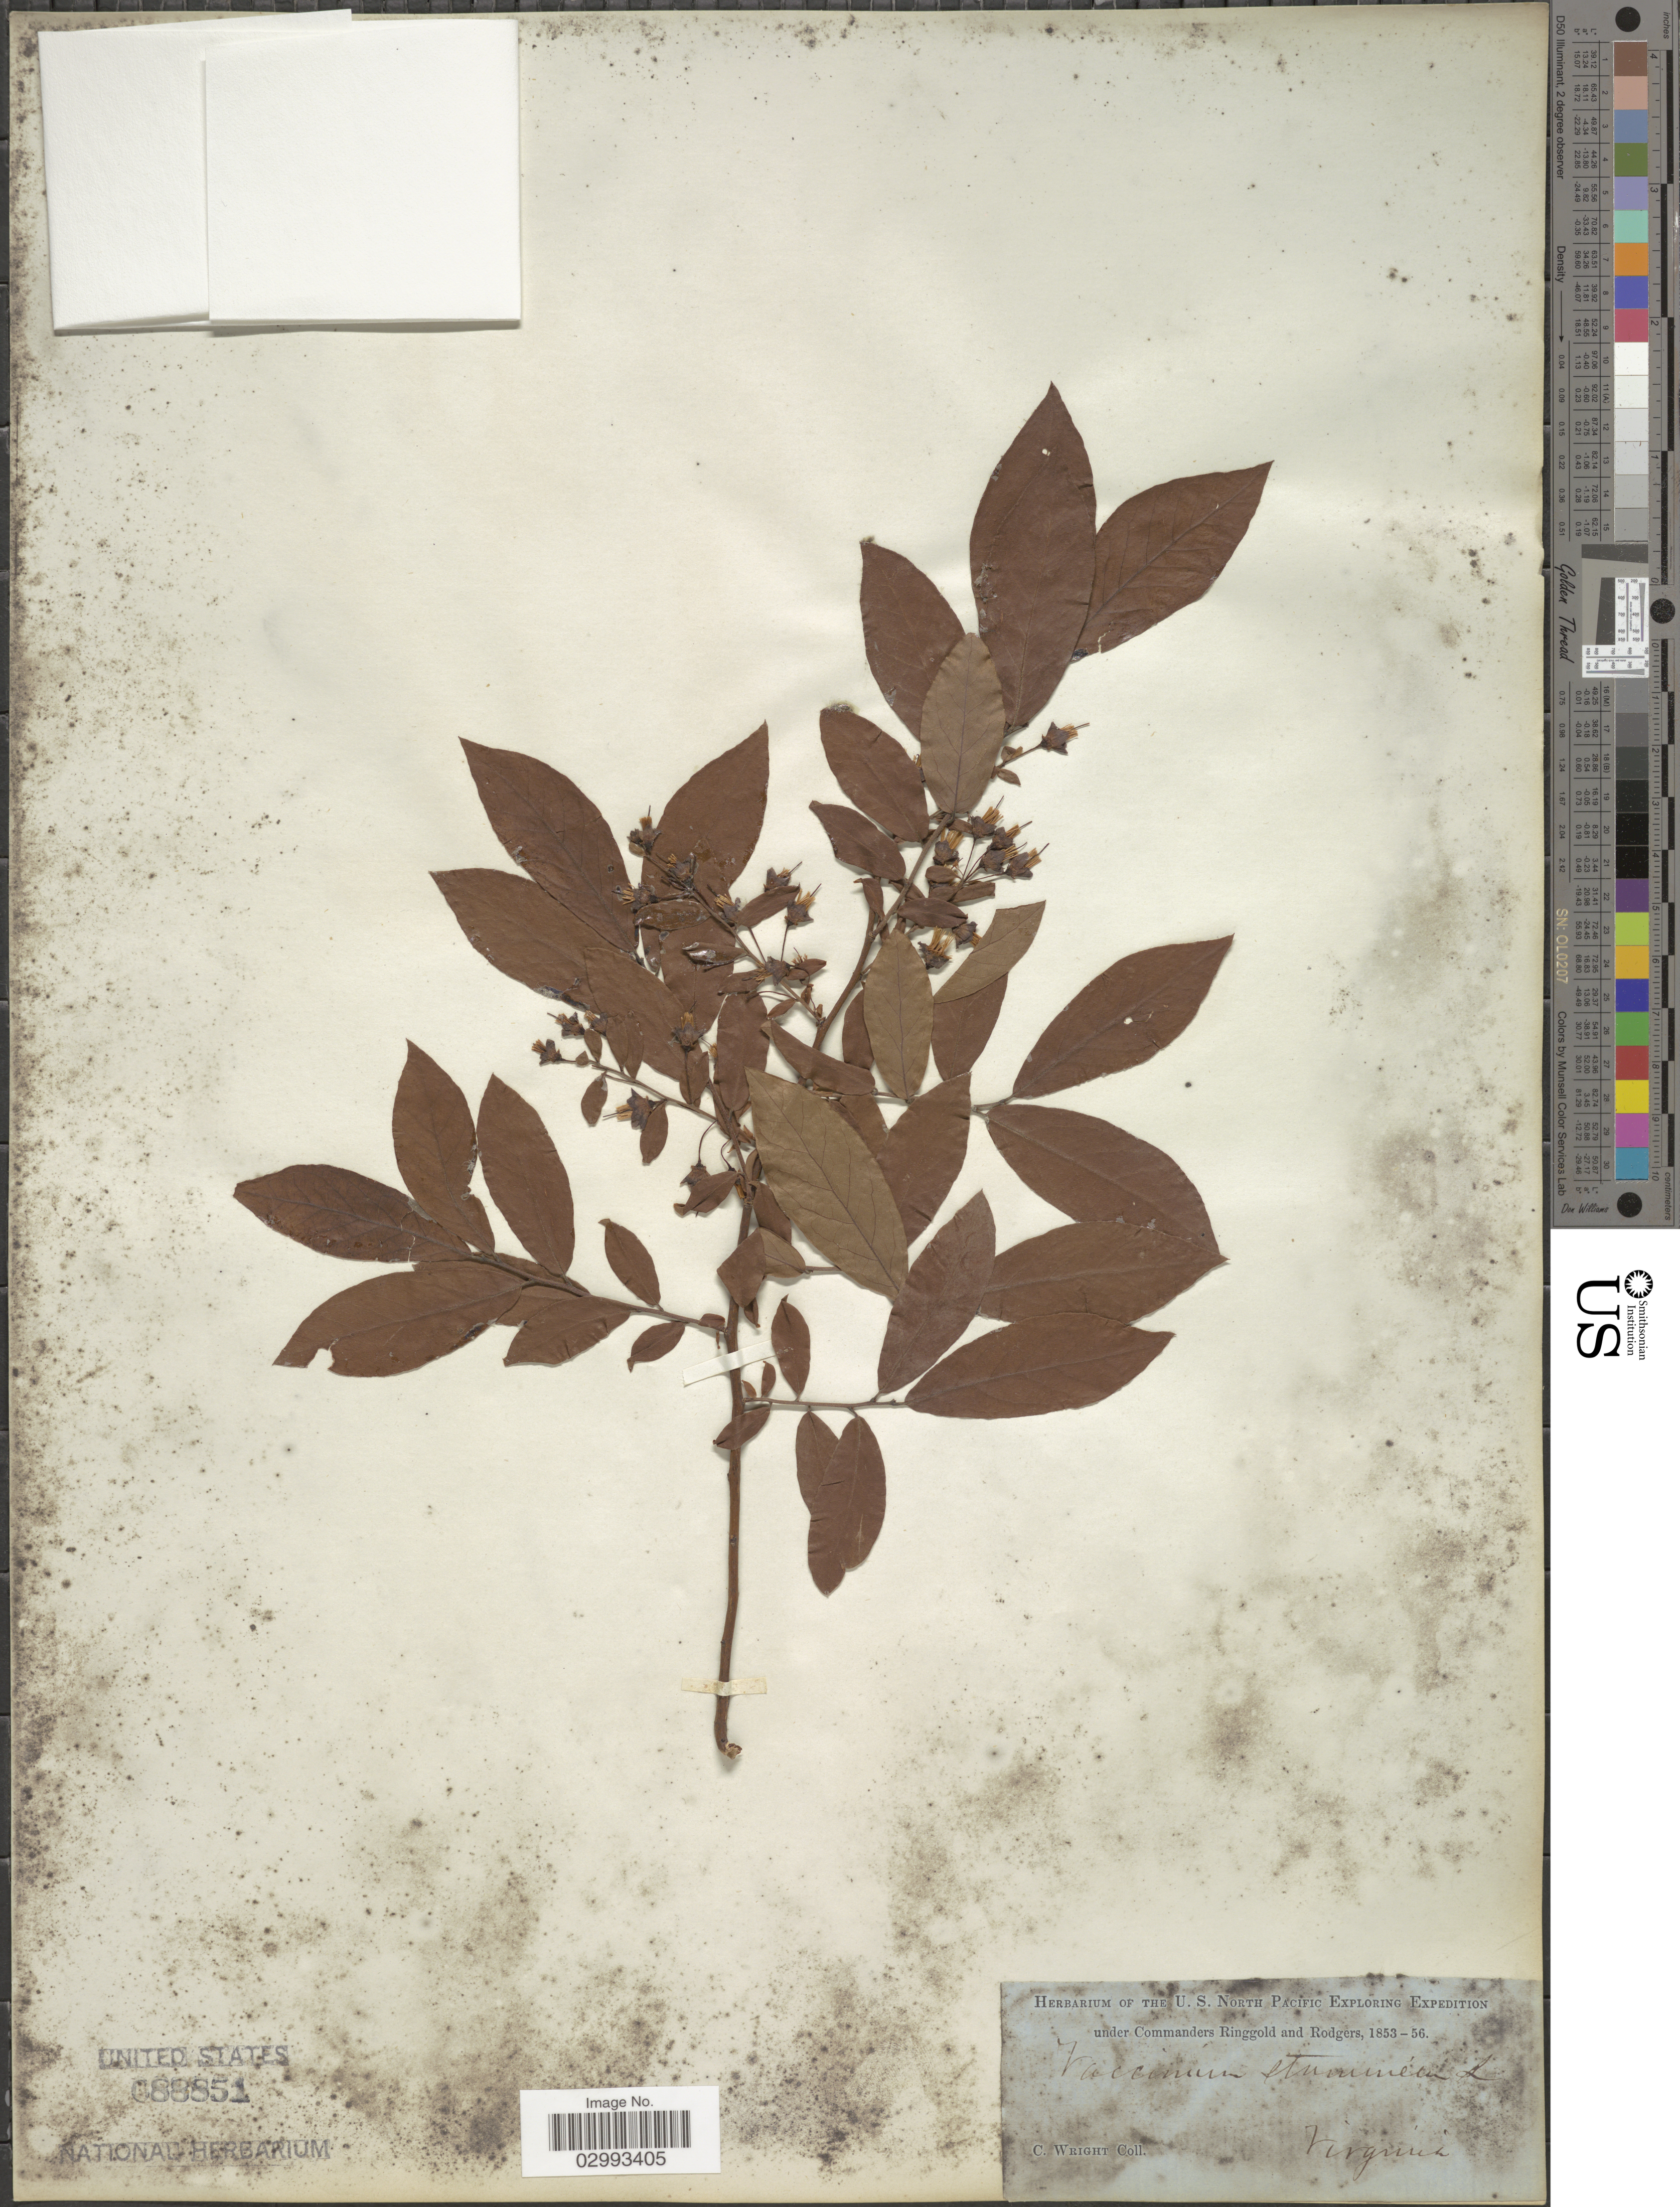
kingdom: Plantae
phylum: Tracheophyta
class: Magnoliopsida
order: Ericales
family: Ericaceae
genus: Polycodium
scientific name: Polycodium stamineum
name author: (L.) Greene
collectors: C. Wright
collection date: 1853/1856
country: United States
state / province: Virginia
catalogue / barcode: US 88851